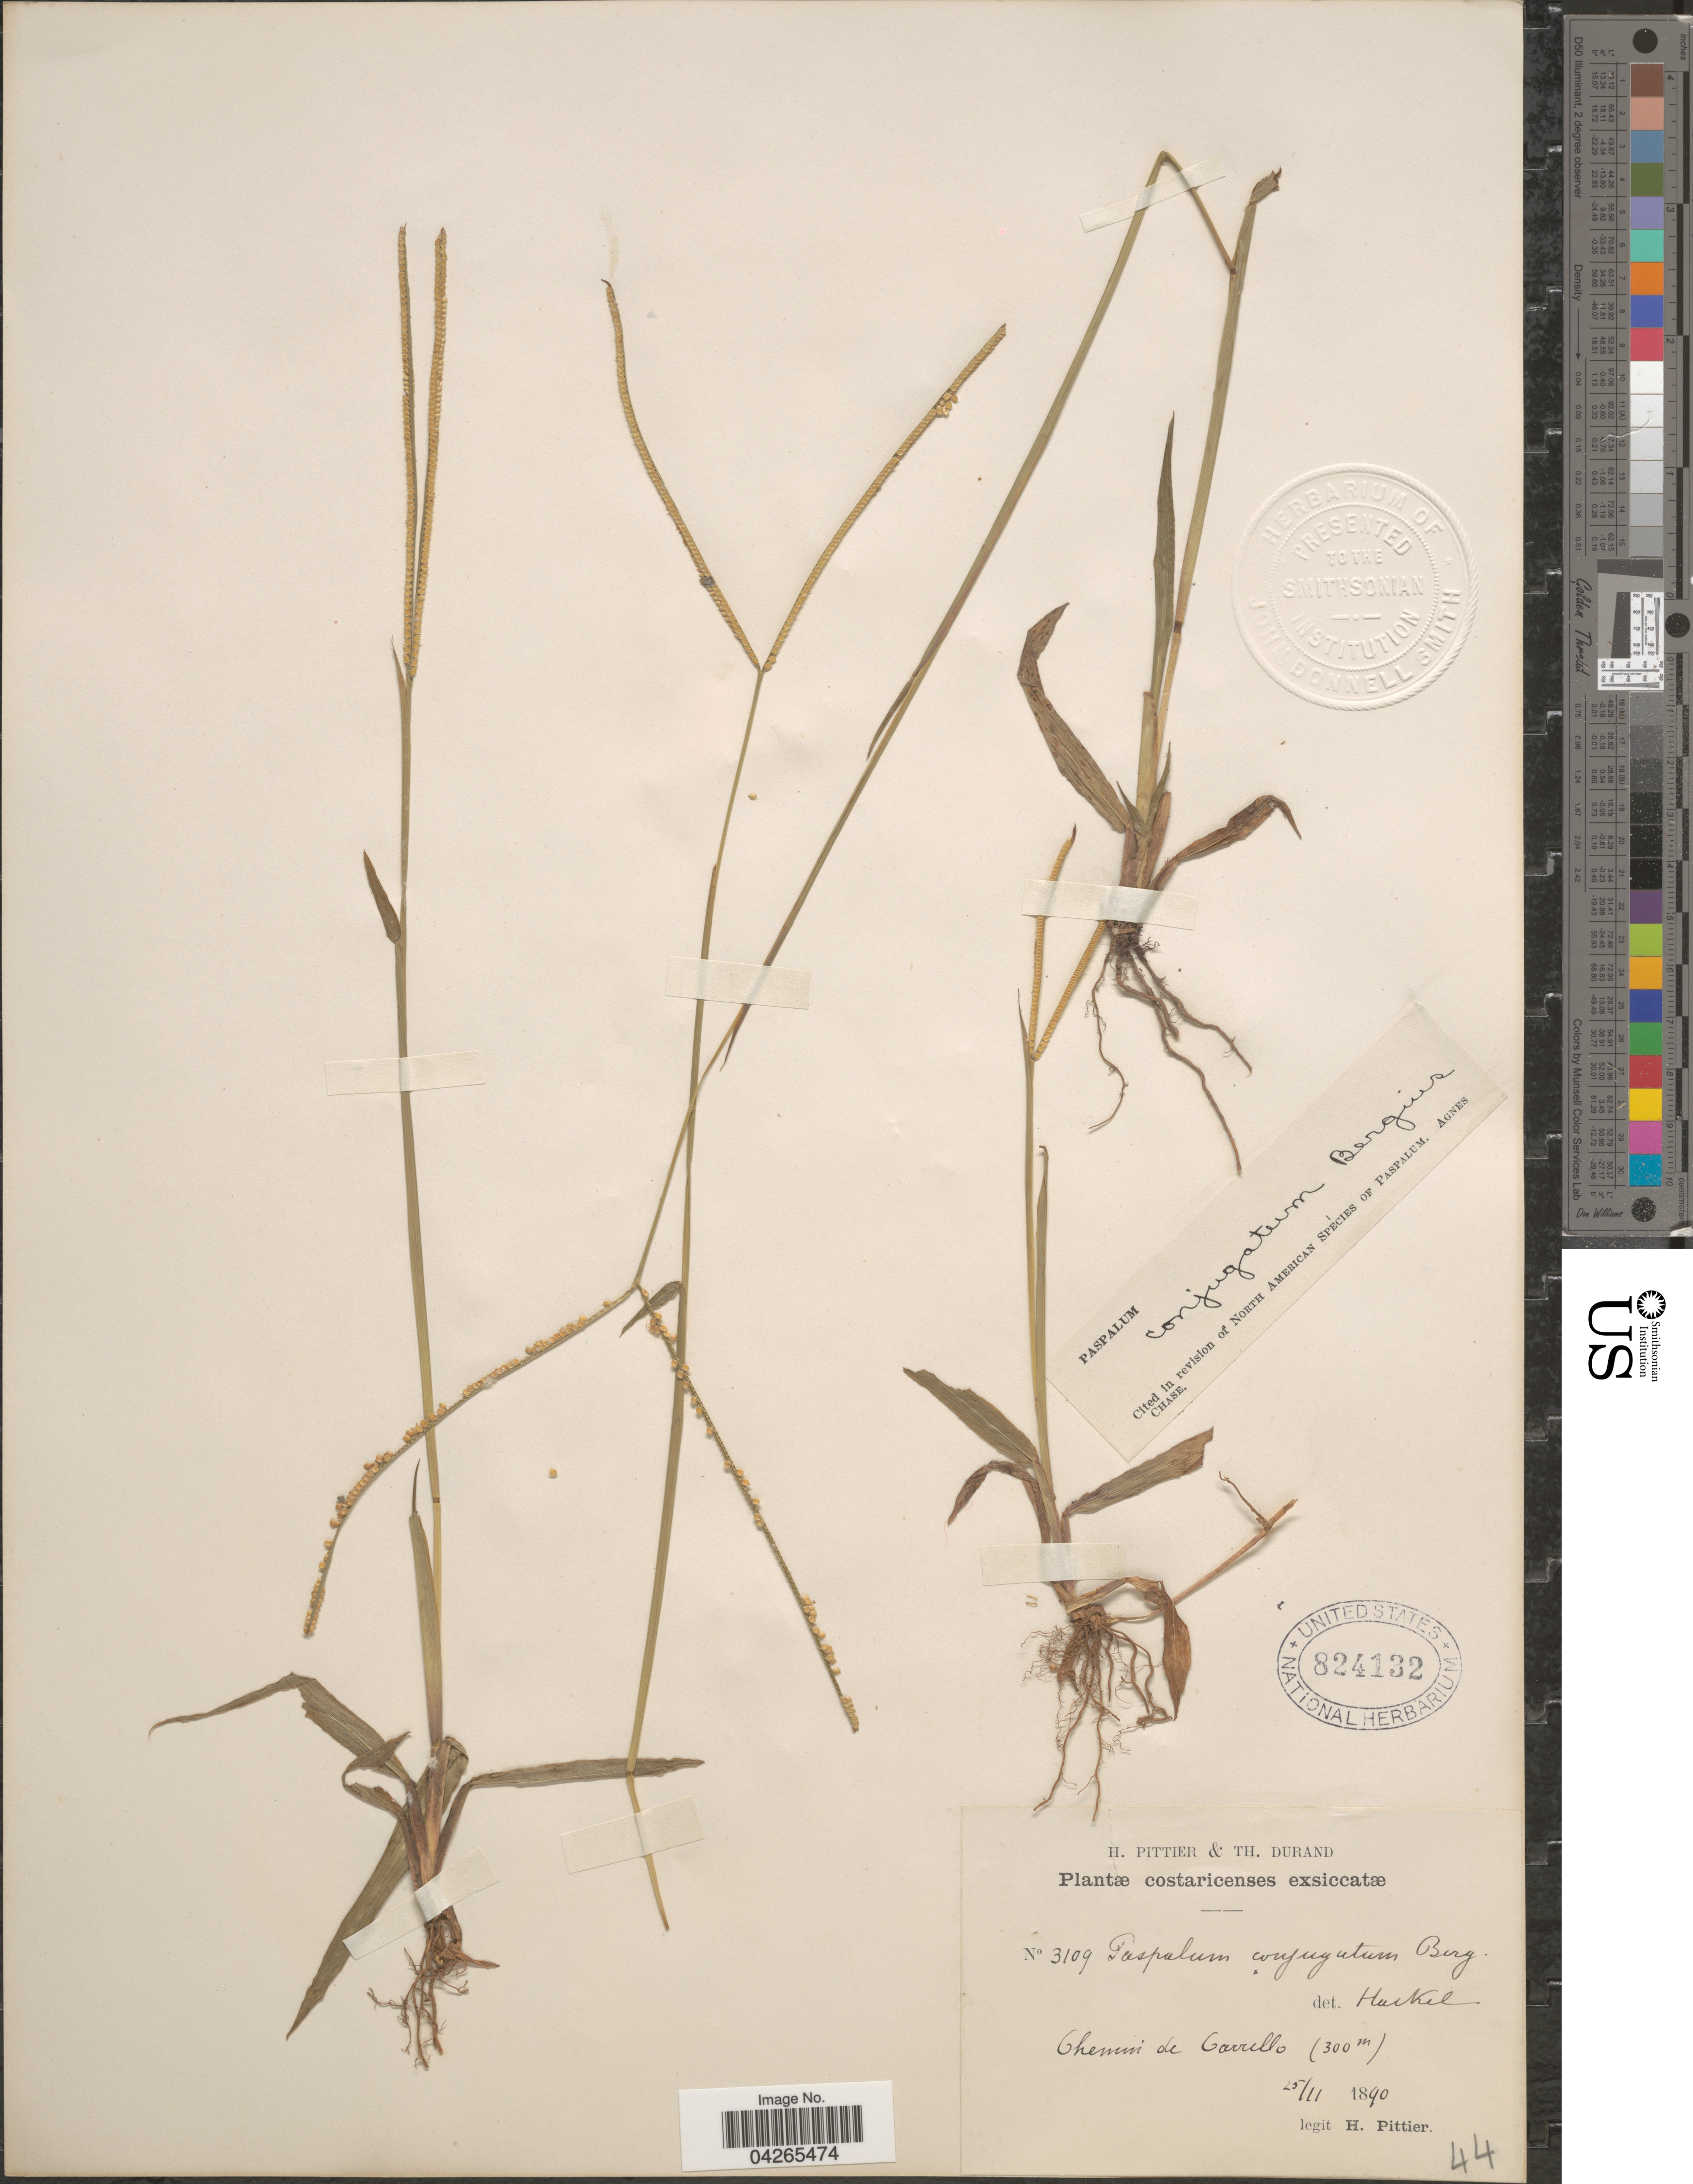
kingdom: Plantae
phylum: Tracheophyta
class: Liliopsida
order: Poales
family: Poaceae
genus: Paspalum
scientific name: Paspalum conjugatum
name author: P.J. Bergius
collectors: H. F. Pittier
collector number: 3109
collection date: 1890-11-25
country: Costa Rica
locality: Chemin de Garrello.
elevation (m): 300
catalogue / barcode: US 824132